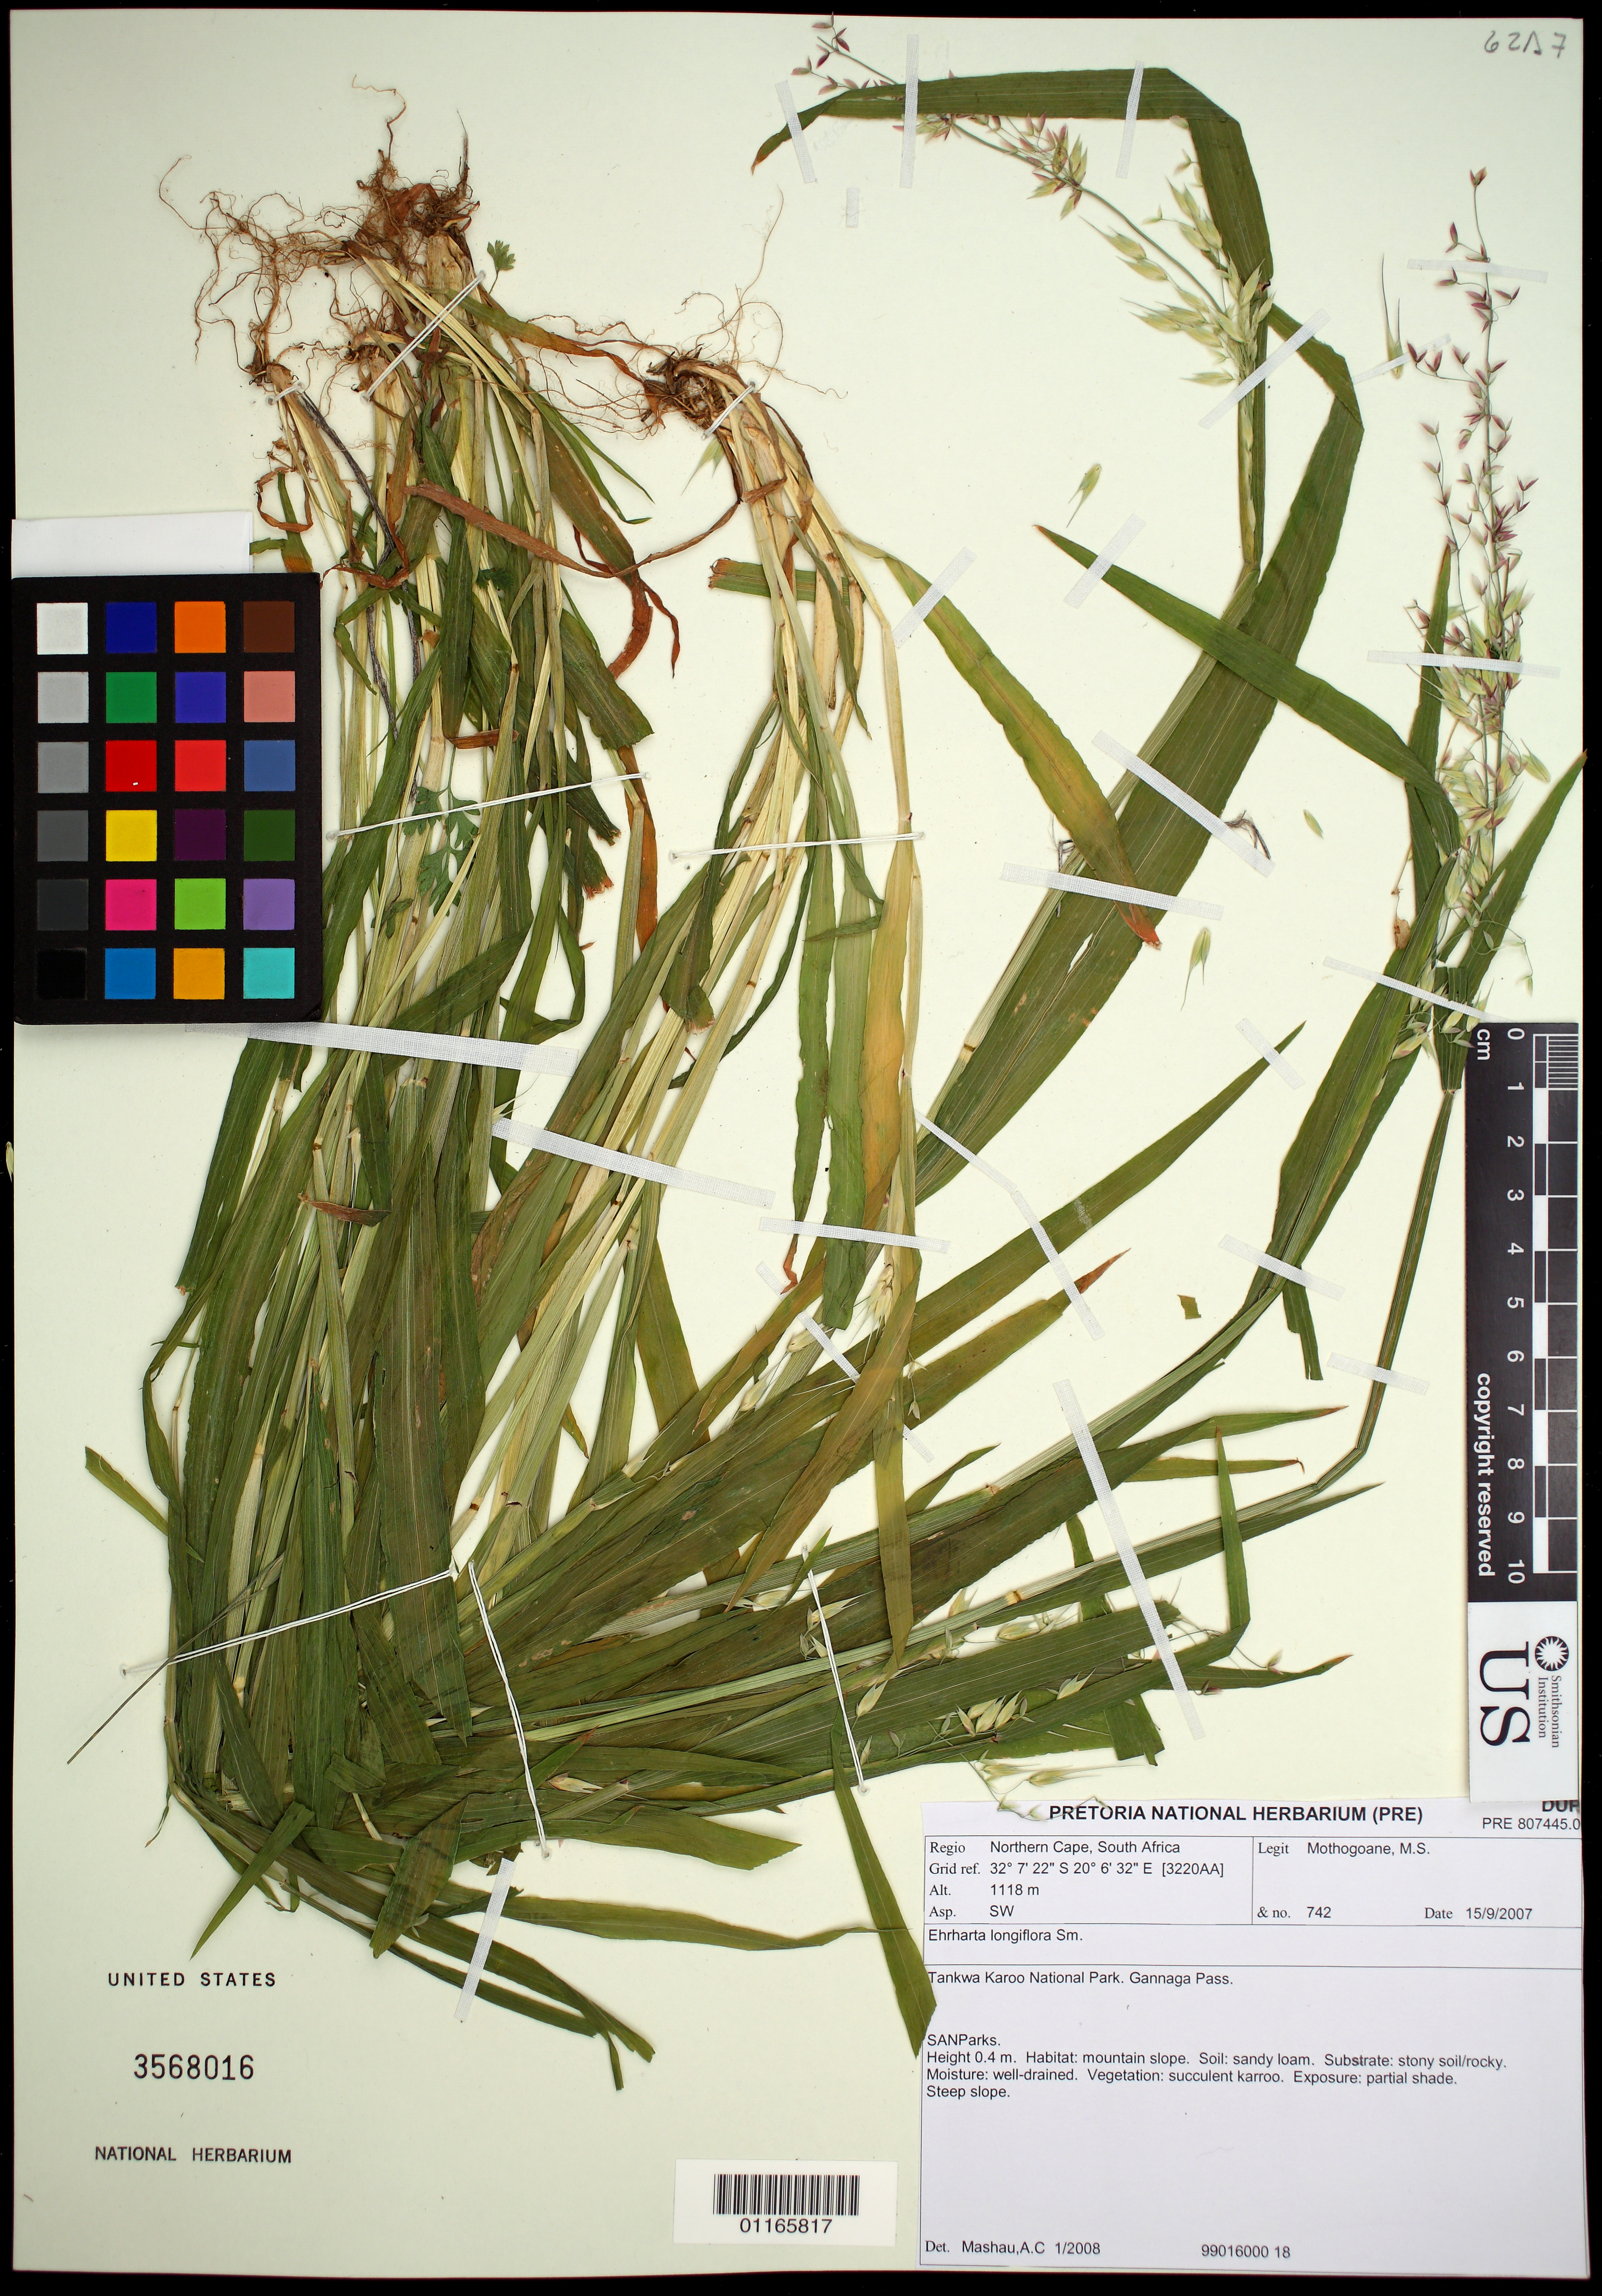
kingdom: Plantae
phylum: Tracheophyta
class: Liliopsida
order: Poales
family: Poaceae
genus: Ehrharta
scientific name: Ehrharta longiflora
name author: Sm.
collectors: M. Mothogoane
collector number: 742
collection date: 2007-09-15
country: South Africa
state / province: Northern Cape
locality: Grid ref.: [3220AA]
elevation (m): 1118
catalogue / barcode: US 3568016